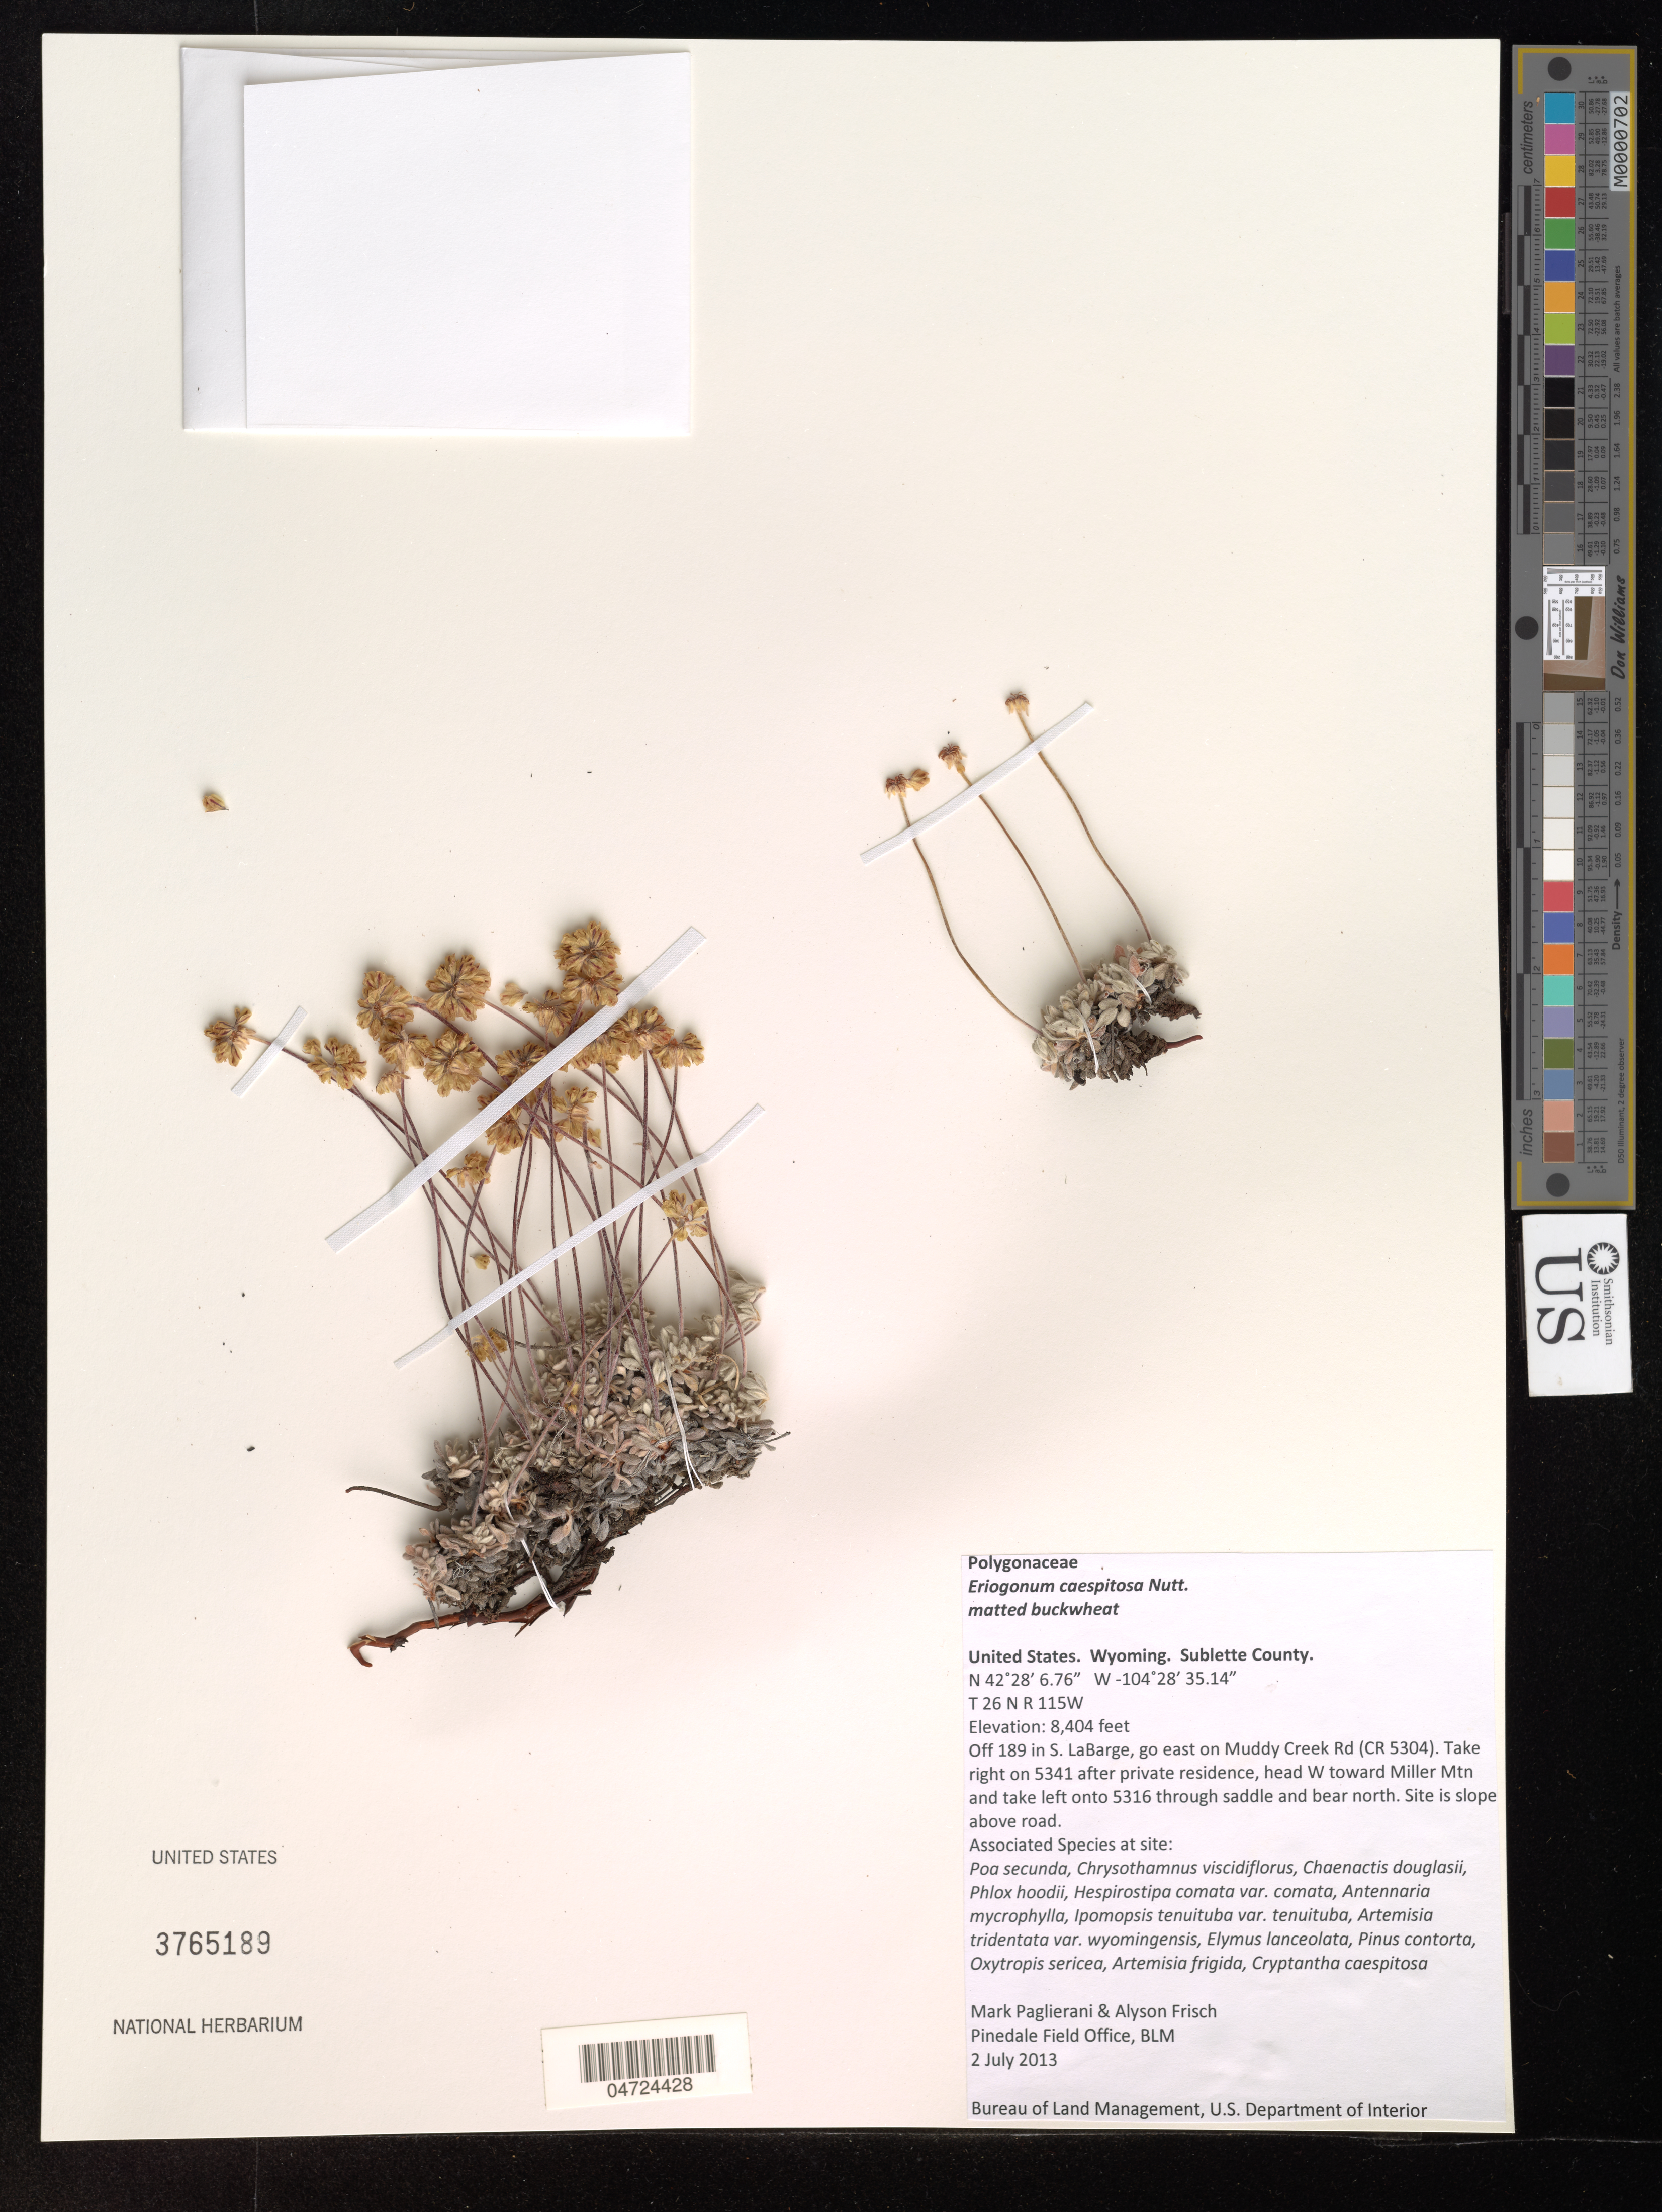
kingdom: Plantae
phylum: Tracheophyta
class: Magnoliopsida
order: Caryophyllales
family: Polygonaceae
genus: Eriogonum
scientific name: Eriogonum caespitosum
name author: Nutt.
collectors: M. Paglierani & A. Frisch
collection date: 2013-07-02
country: United States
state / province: Wyoming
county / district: Sublette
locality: Sublette County. T 26 N R 115W. Off 189 in S. LaBarge, go east on Muddy Creek Rd (CR 5304). Take right on 5341 after private residence, head W toward Miller Mtn and take left onto 5316 through saddle and bear north. Site is slope above road.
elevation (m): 2562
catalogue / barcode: US 3765189